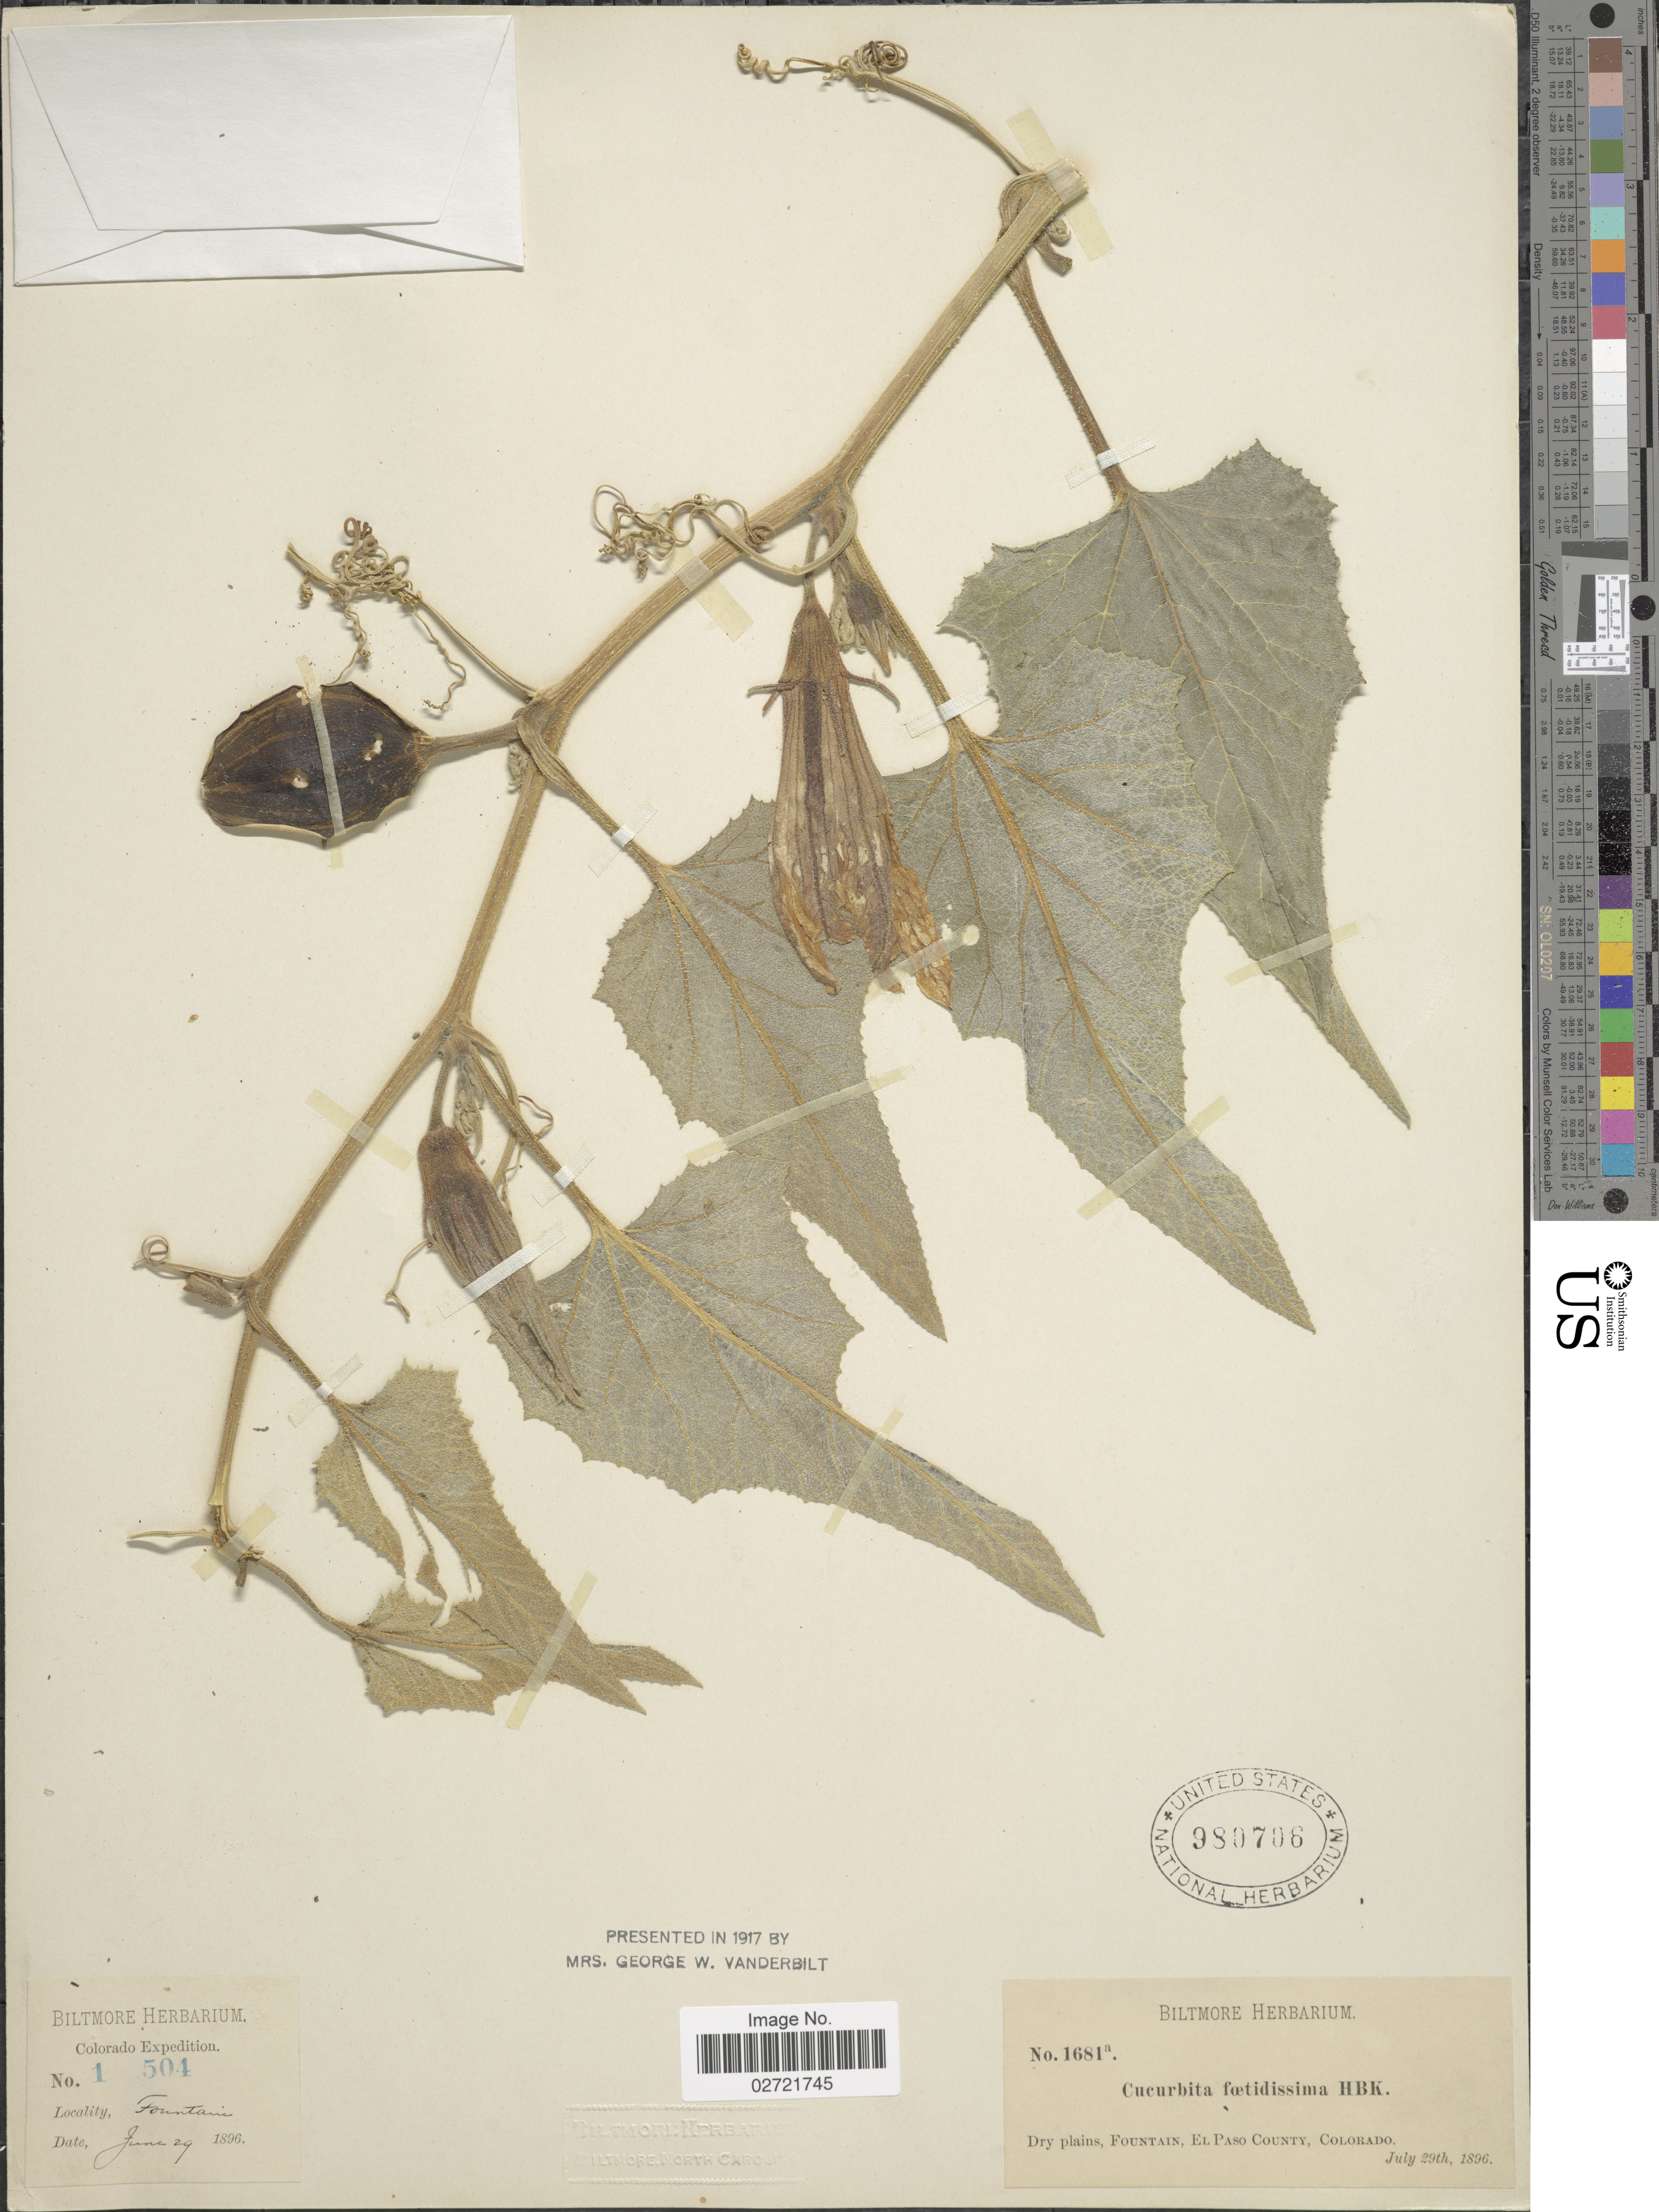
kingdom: Plantae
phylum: Tracheophyta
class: Magnoliopsida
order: Cucurbitales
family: Cucurbitaceae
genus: Cucurbita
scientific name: Cucurbita foetidissima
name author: Kunth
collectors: ex herb. Biltmore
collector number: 1681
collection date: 1896-07-29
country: United States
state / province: Colorado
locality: Dry plains, Fountain, El Paso County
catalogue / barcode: US 980706